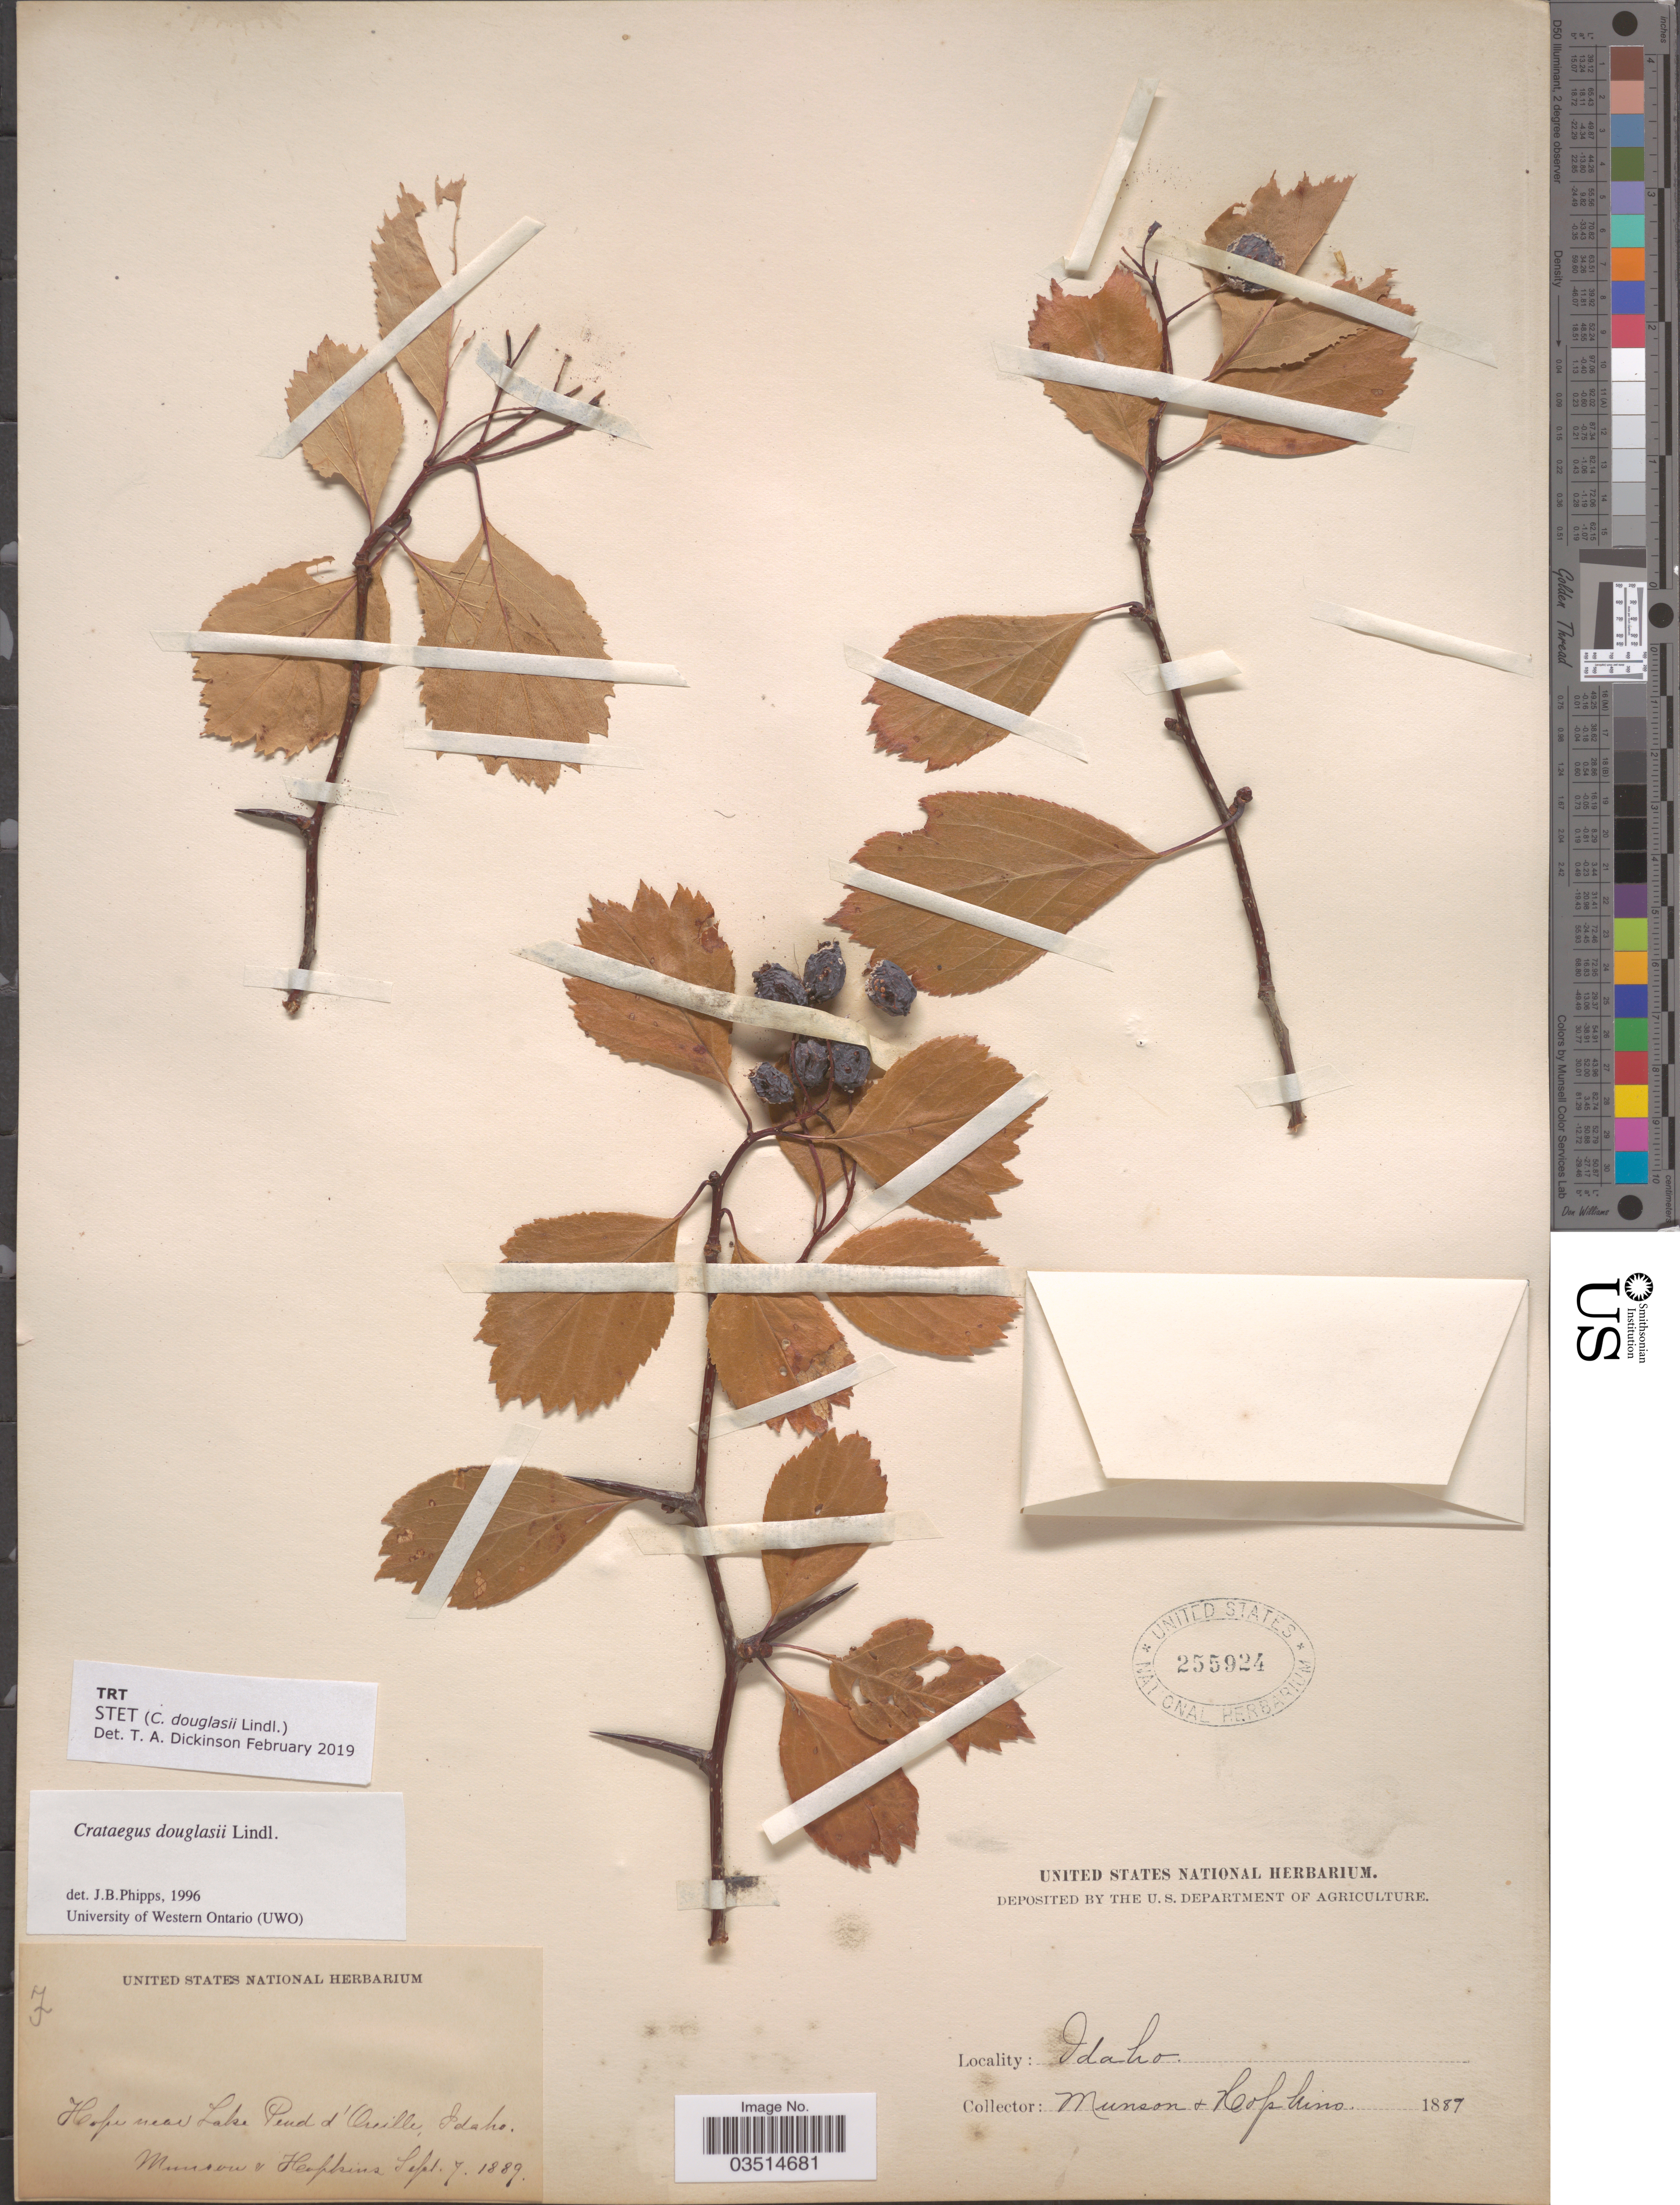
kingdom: Plantae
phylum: Tracheophyta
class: Magnoliopsida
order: Rosales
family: Rosaceae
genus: Crataegus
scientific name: Crataegus douglasii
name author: Lindl.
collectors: -. Munson & -- Hopkins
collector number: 7*?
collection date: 1889-09-07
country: United States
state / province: Idaho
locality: Hope near Lake Pend d'Oreille.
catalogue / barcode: US 255924